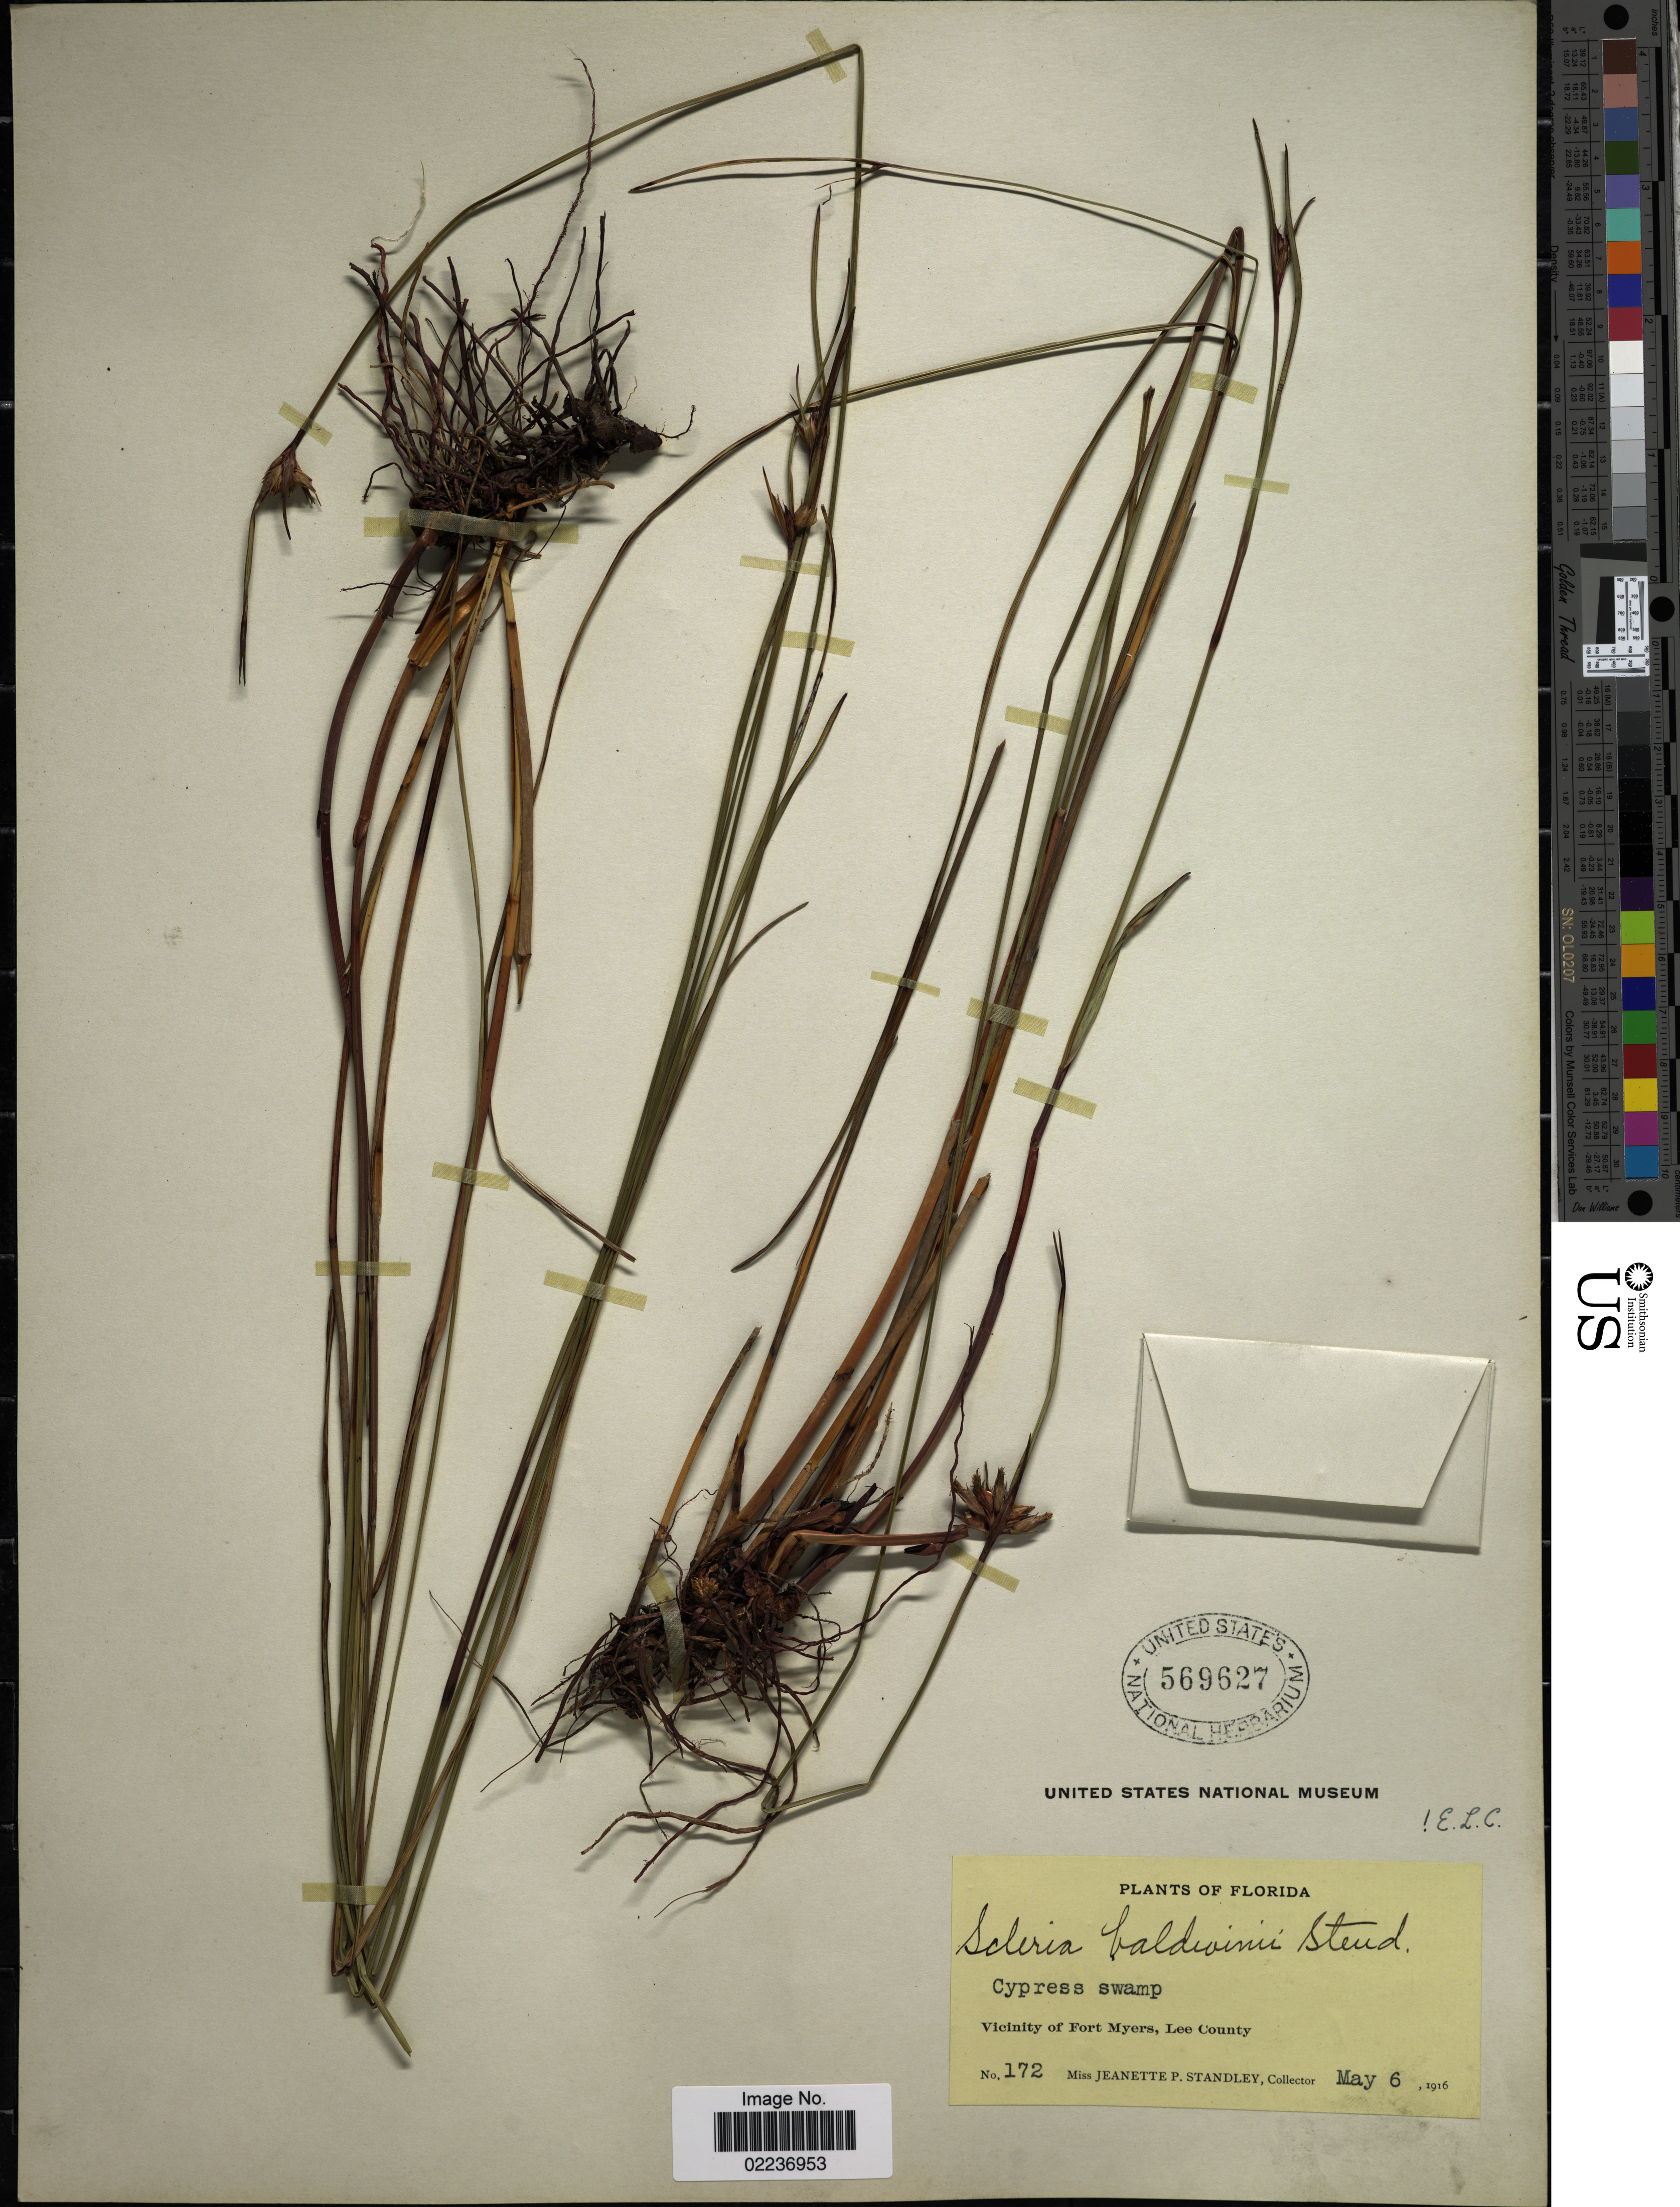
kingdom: Plantae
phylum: Tracheophyta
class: Liliopsida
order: Poales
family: Cyperaceae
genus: Scleria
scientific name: Scleria baldwinii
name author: (Torr.) Steud.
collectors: J. P. Standley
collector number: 172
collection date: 1916-05-06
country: United States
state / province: Florida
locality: Cypress swamp, vicinity of Fort Myers, Lee County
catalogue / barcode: US 569627